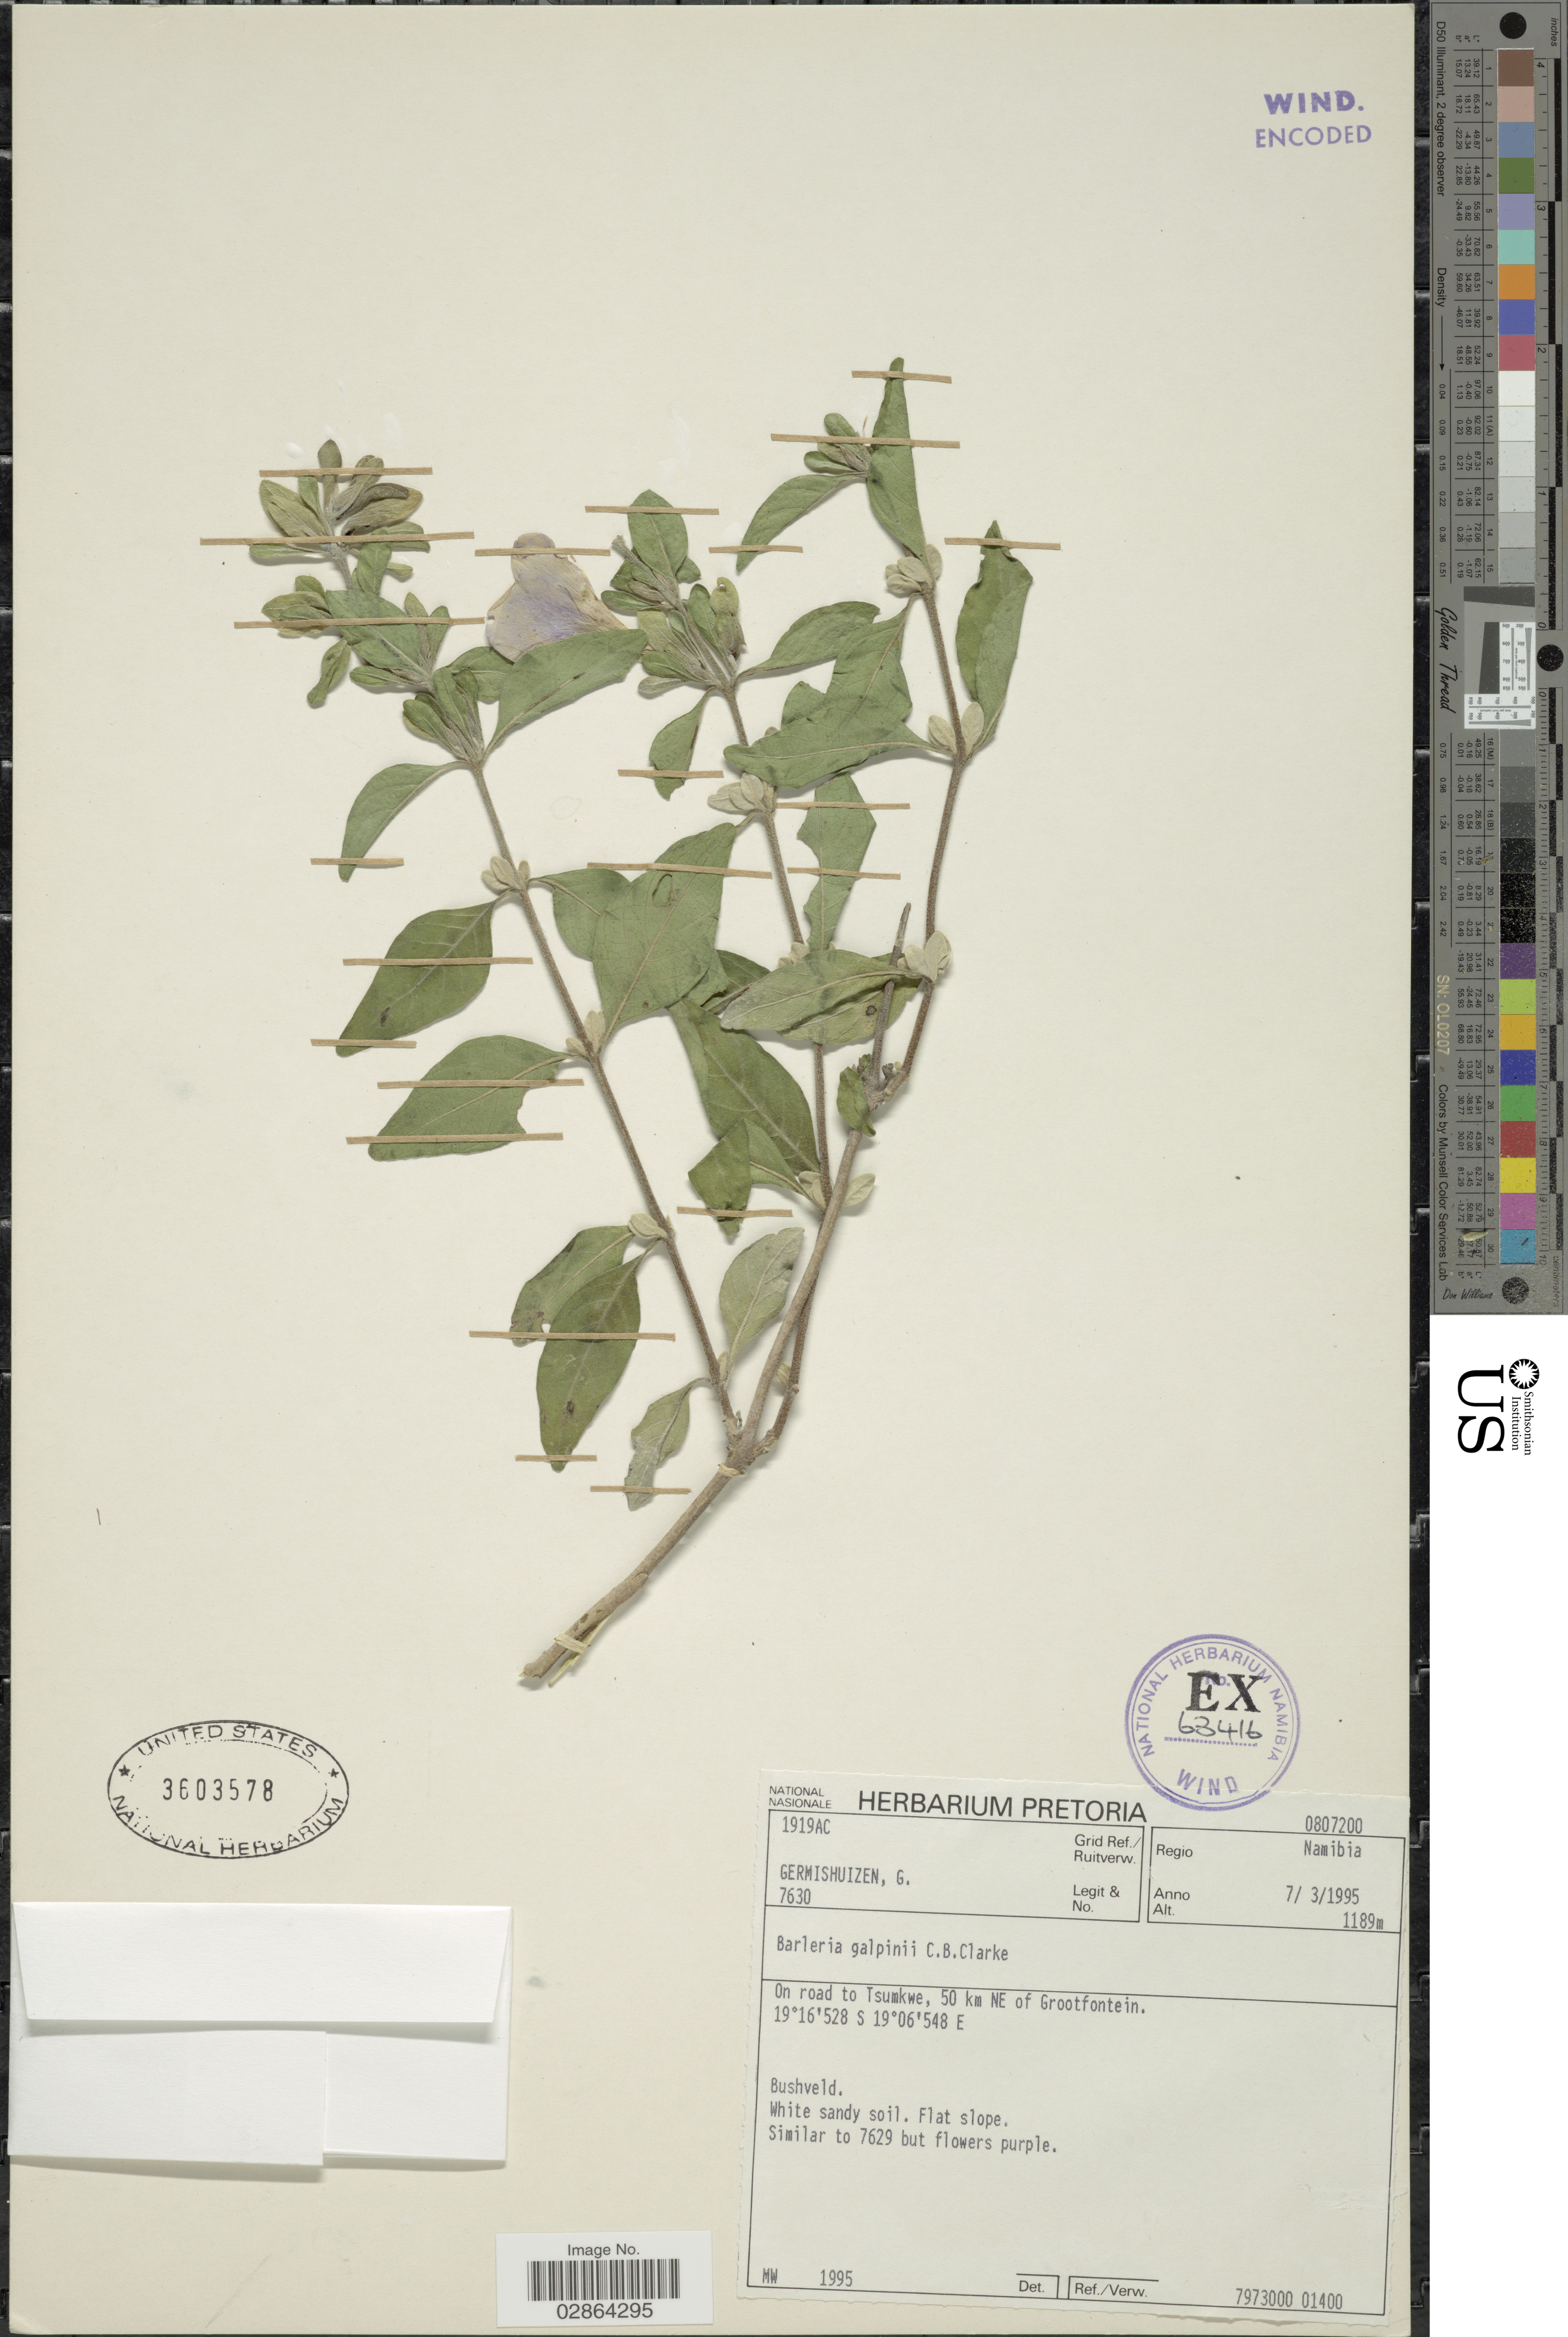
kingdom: Plantae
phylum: Tracheophyta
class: Magnoliopsida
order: Lamiales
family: Acanthaceae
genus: Barleria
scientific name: Barleria galpinii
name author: C.B. Clarke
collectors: G. Germishuizen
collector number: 7630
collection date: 1995-03-07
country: Namibia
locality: Grid Ref./Ruitverw. 1919AC, Regio Namibia, On road to Tsumkwe, 50 km NE of Grootfontein.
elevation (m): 1189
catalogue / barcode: US 3603578